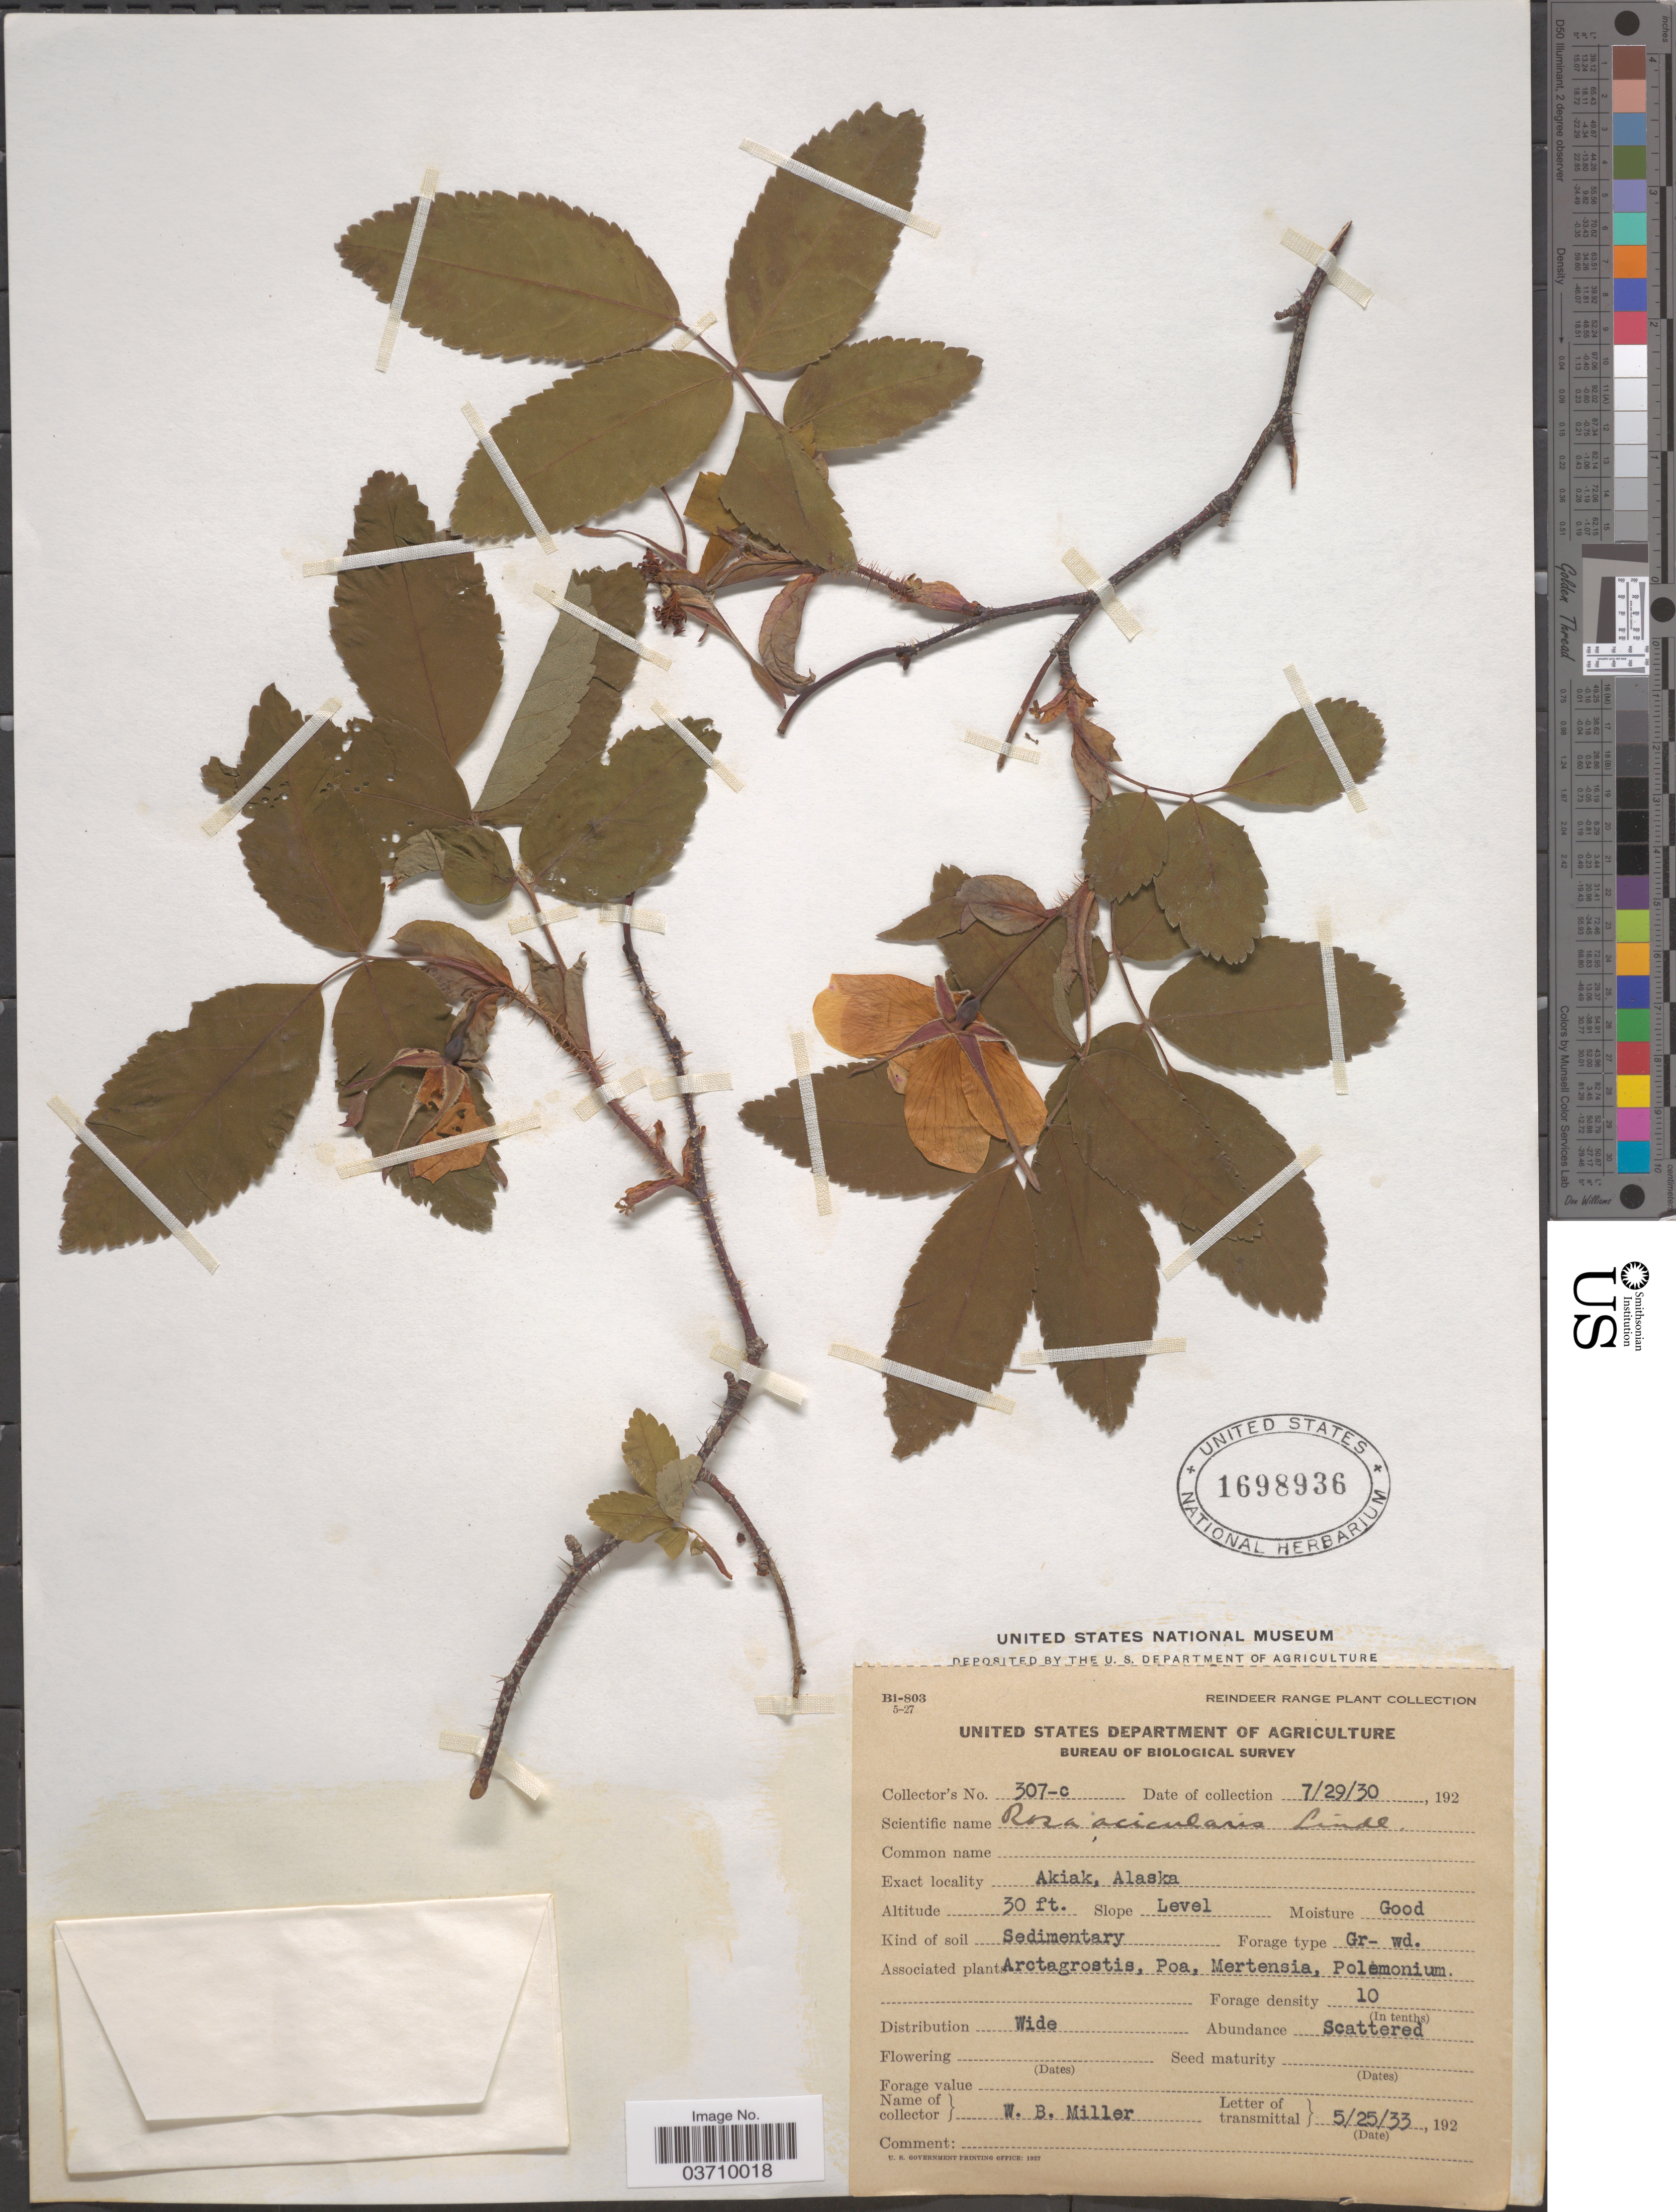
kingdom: Plantae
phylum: Tracheophyta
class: Magnoliopsida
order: Rosales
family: Rosaceae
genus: Rosa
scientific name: Rosa acicularis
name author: Lindl.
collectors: W. Miller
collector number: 307-c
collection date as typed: Transcribed d/m/y: 29/7/30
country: United States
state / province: Alaska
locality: Akiak.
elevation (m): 9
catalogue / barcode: US 1698936